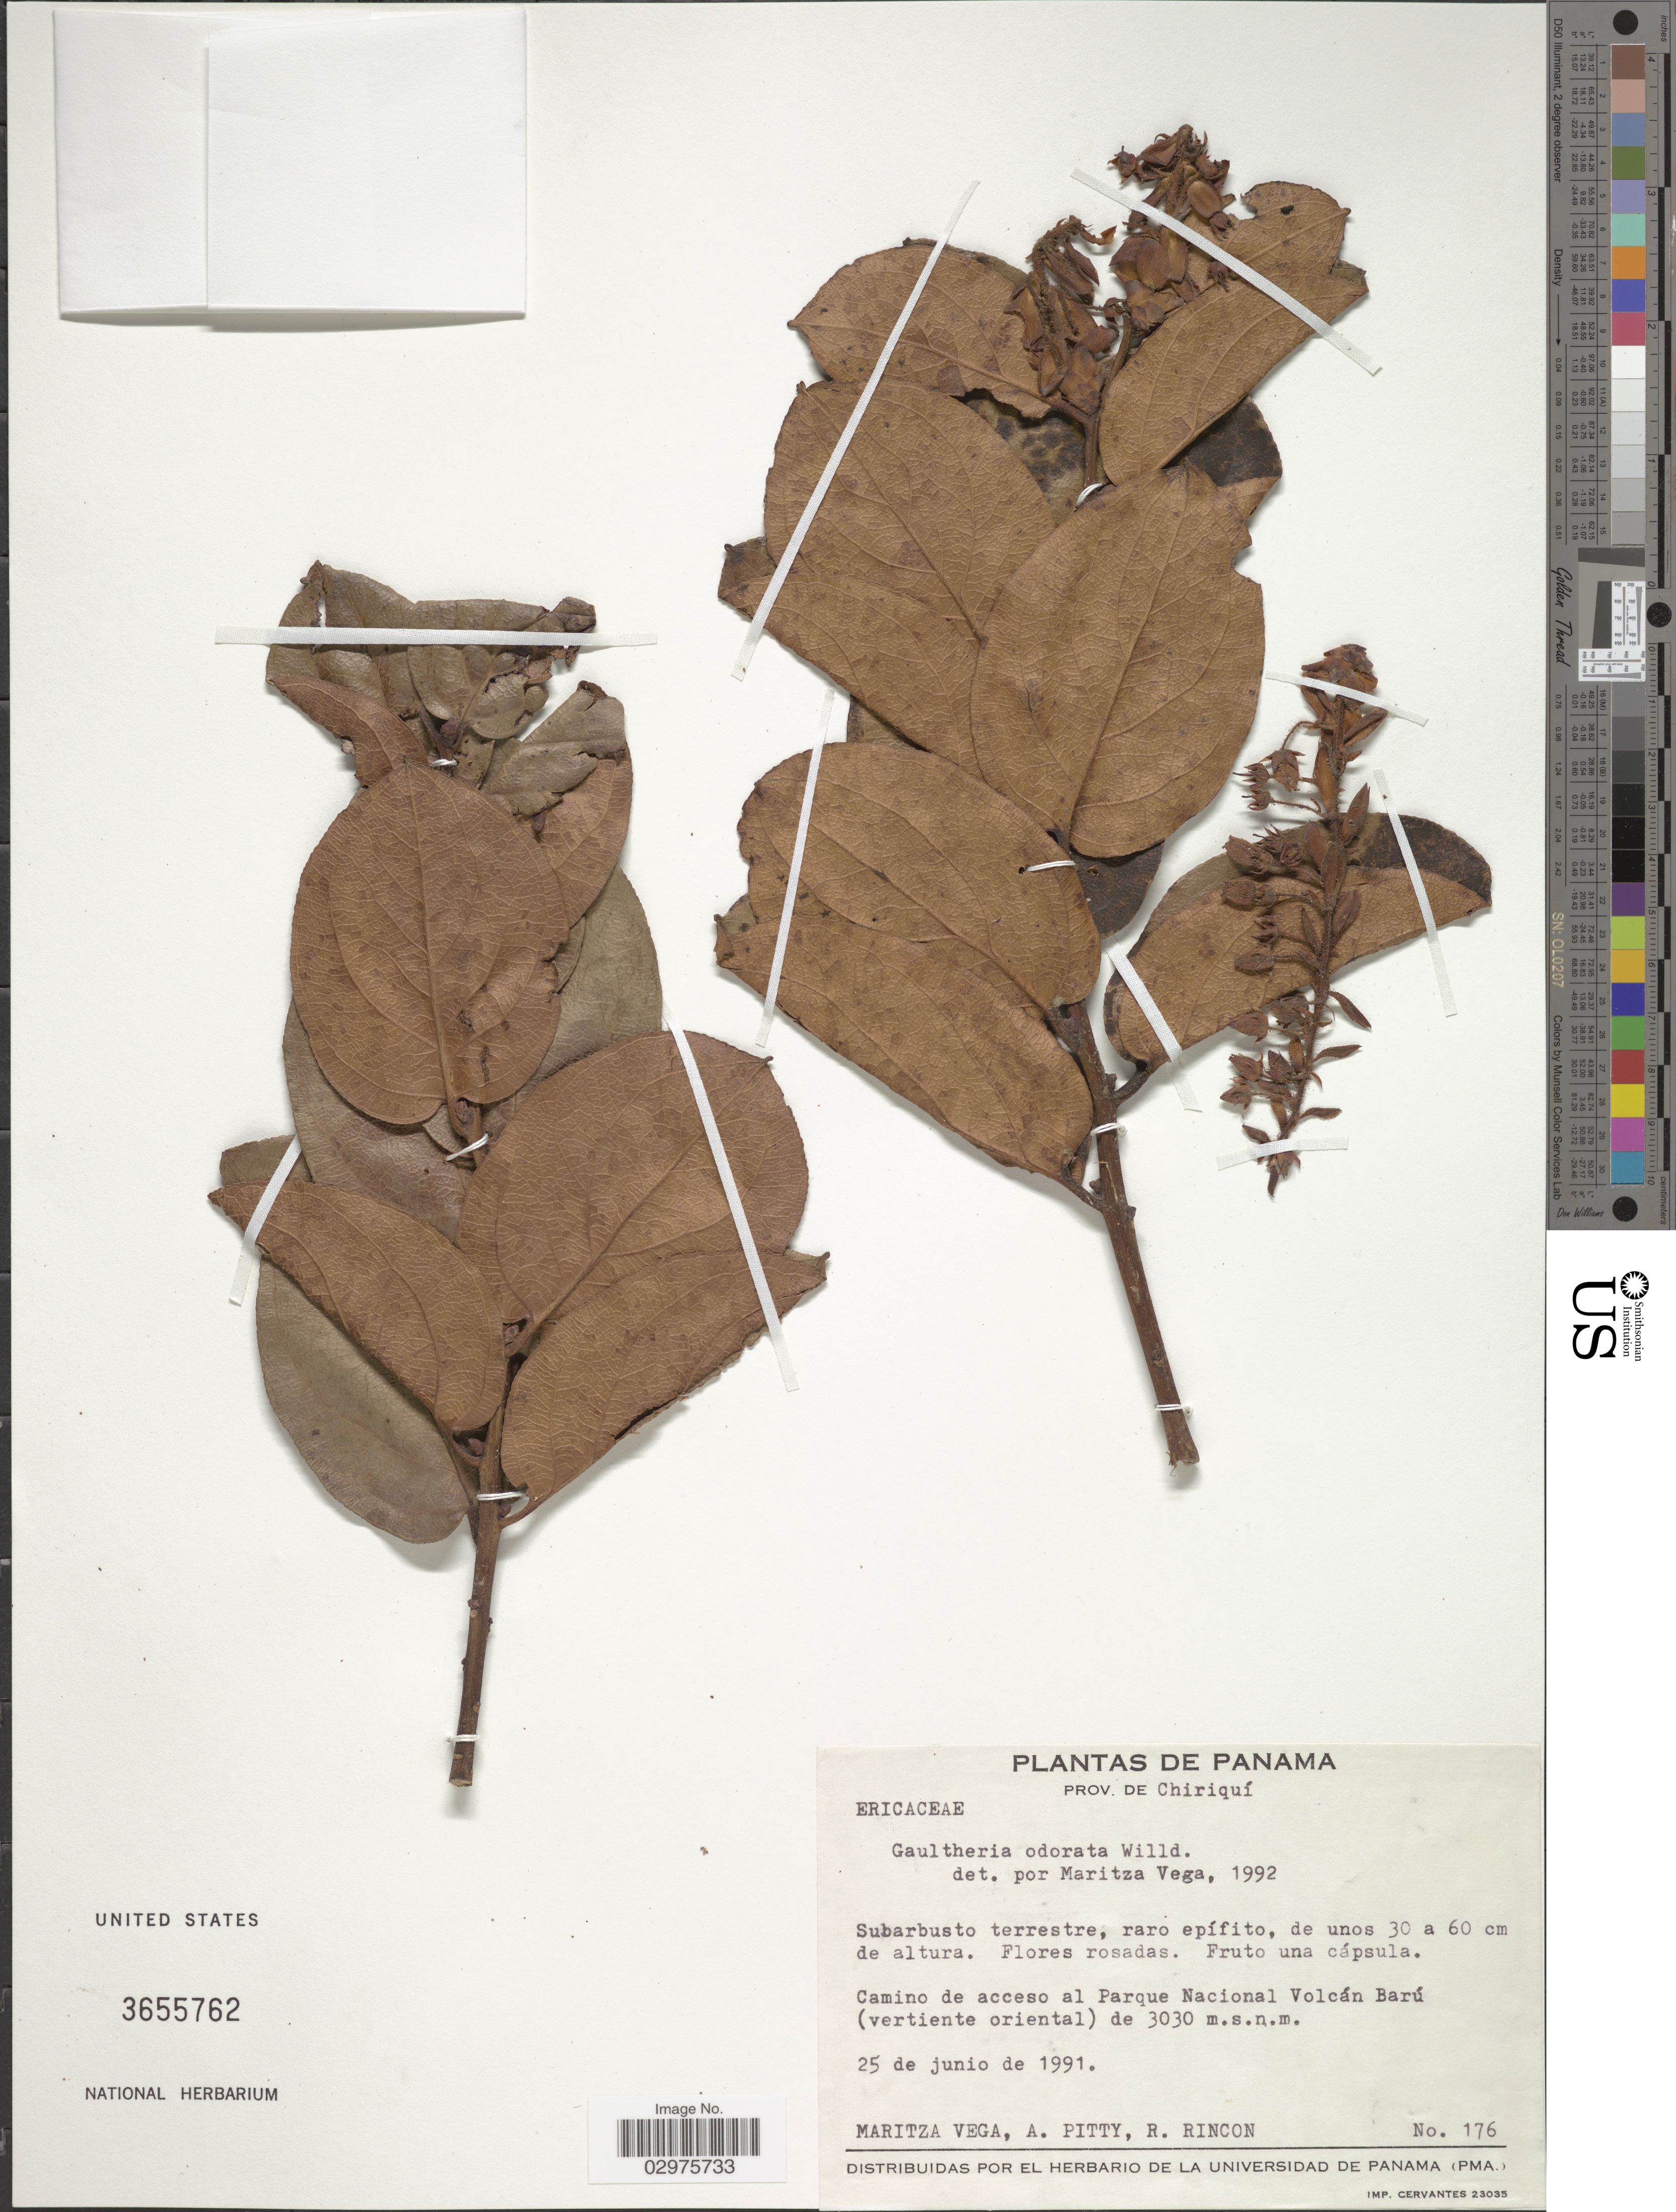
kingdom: Plantae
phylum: Tracheophyta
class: Magnoliopsida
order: Ericales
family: Ericaceae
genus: Gaultheria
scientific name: Gaultheria odorata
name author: Bredem. ex Willd.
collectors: M. Vega, A. Pitty & R. Rincon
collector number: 176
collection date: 1991-06-25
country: Panama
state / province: Chiriqui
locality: Camino de acceso al Parque Nacional Volcán Barú (vertiente oriental).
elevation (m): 3030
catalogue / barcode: US 3655762